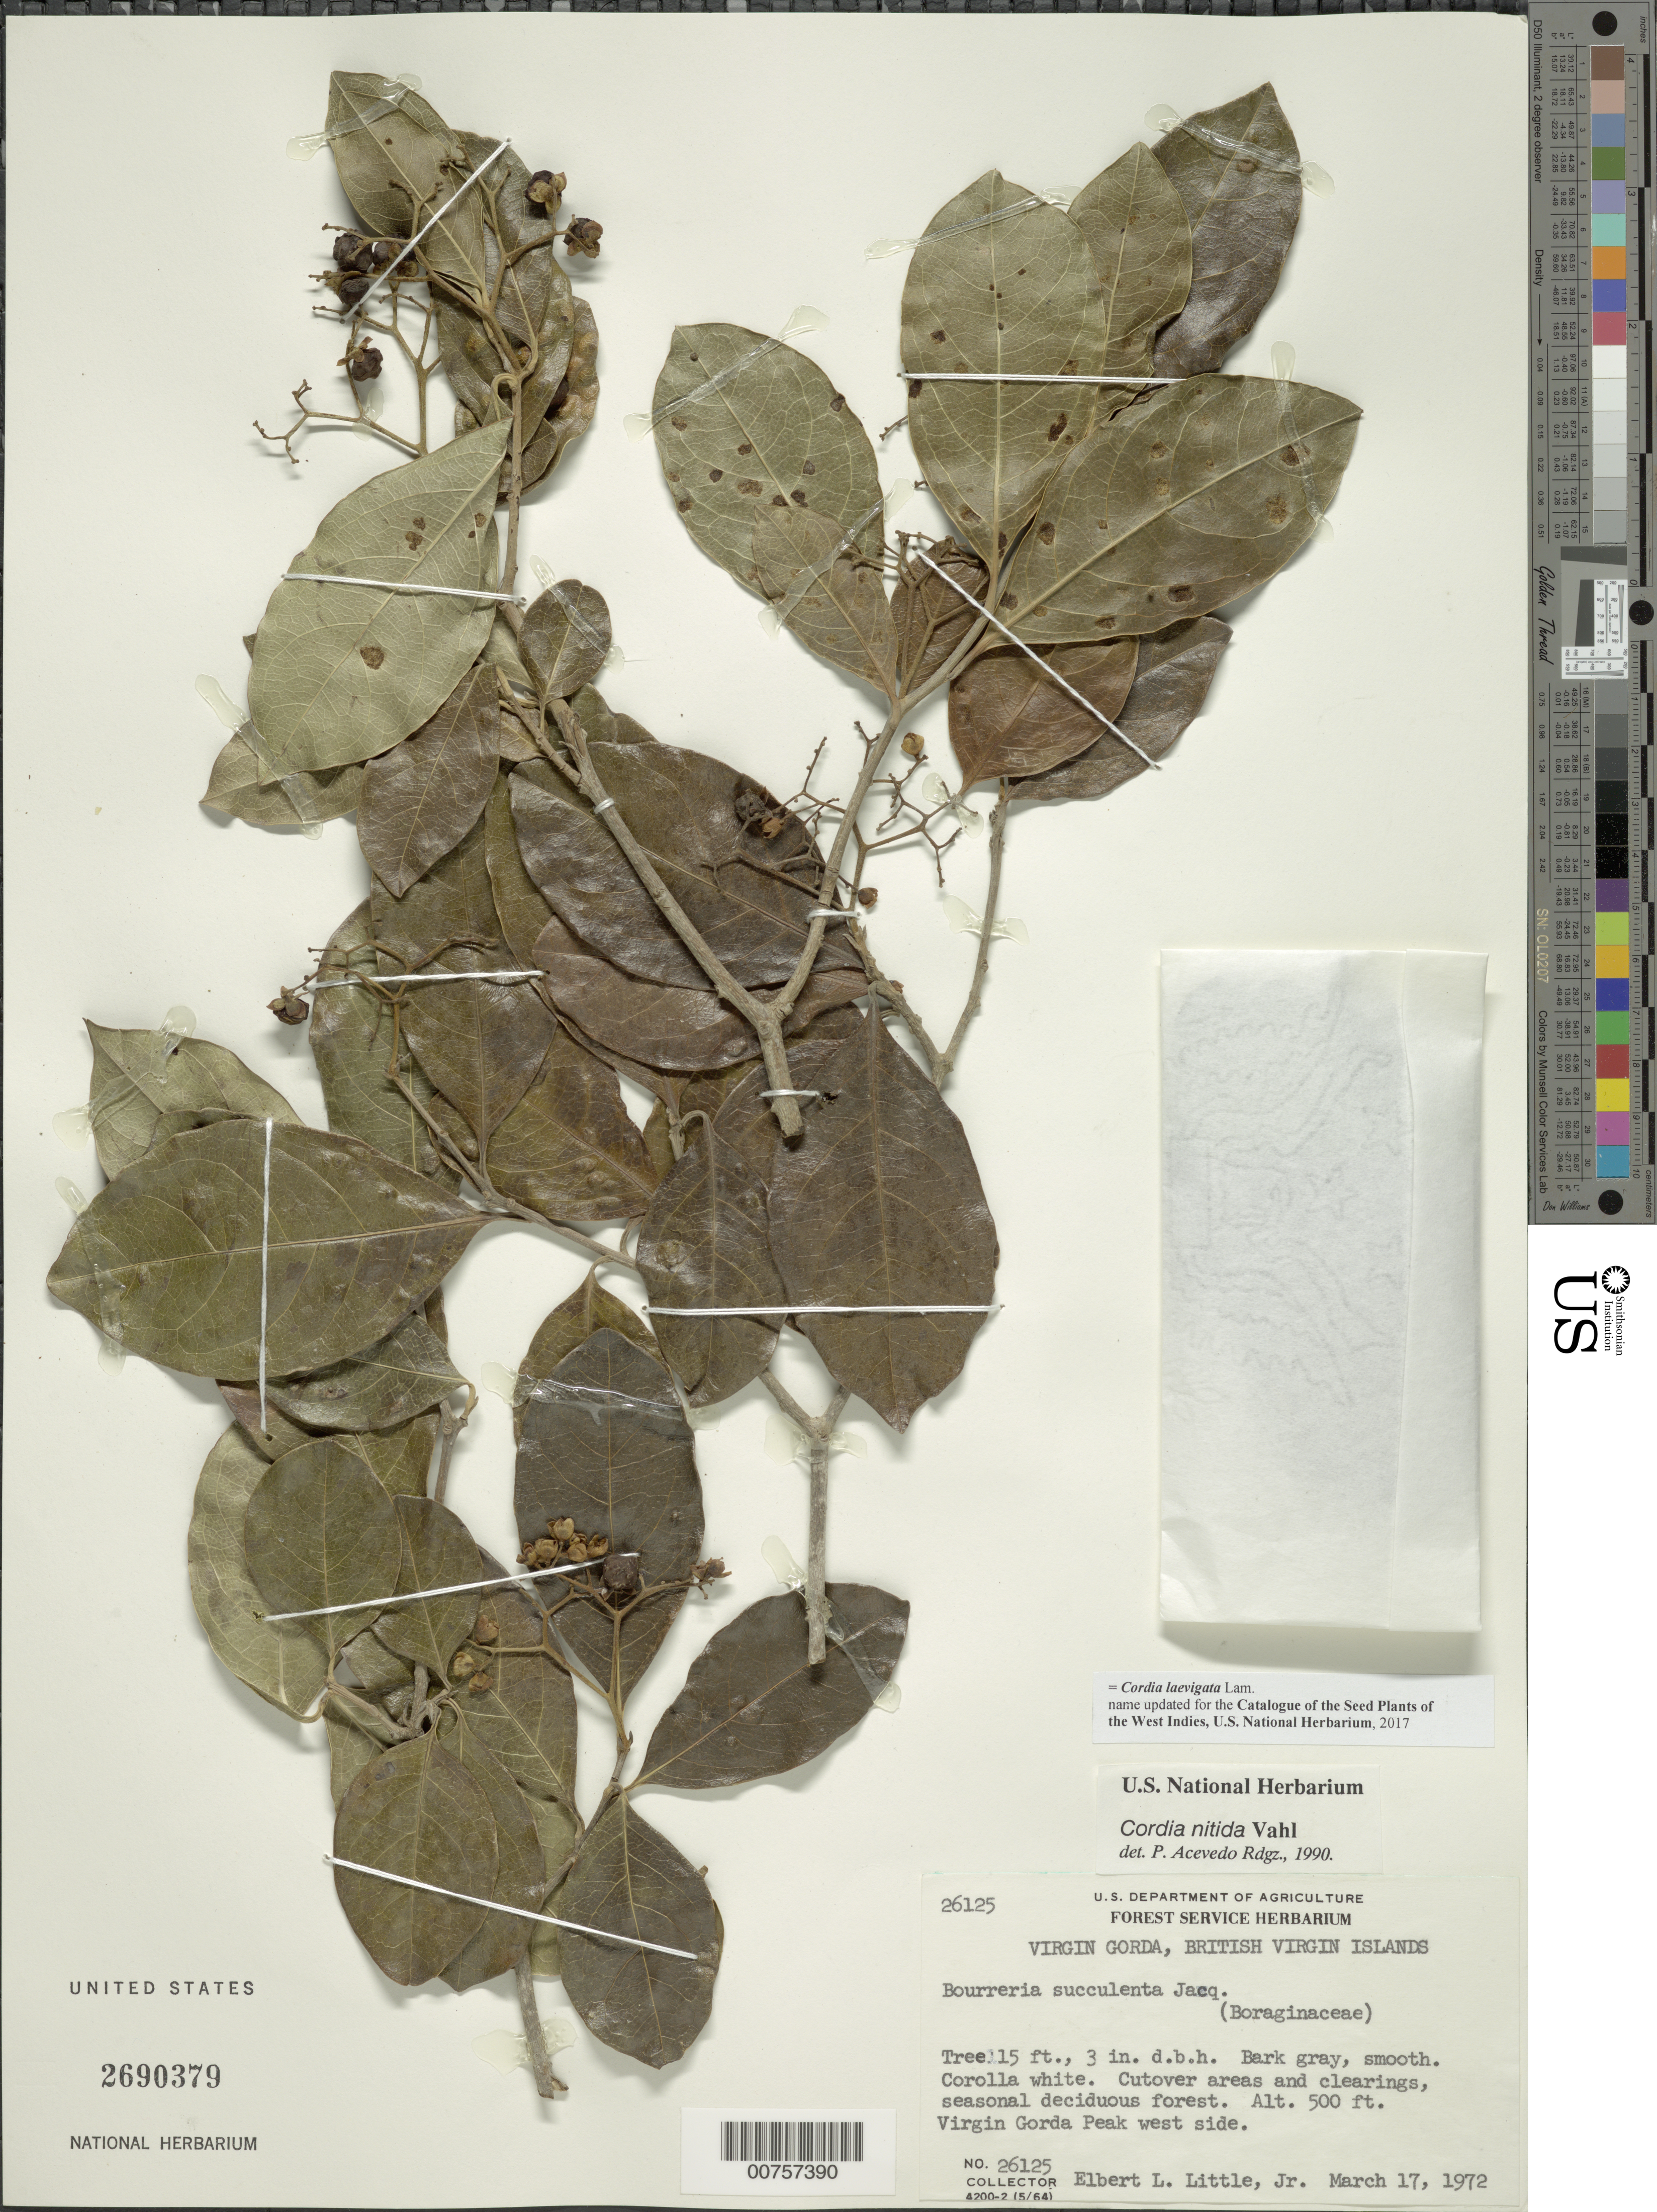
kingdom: Plantae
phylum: Tracheophyta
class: Magnoliopsida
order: Boraginales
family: Cordiaceae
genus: Cordia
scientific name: Cordia laevigata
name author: Lam.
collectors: E. L. Little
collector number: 26125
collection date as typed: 17 Mar 1972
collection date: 1972-03-17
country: British Virgin Islands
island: Virgin Gorda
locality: Virgin Gorda Peak W side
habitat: Cutover areas and clearings; Seasonal deciduous forest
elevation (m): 152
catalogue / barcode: US 2690379